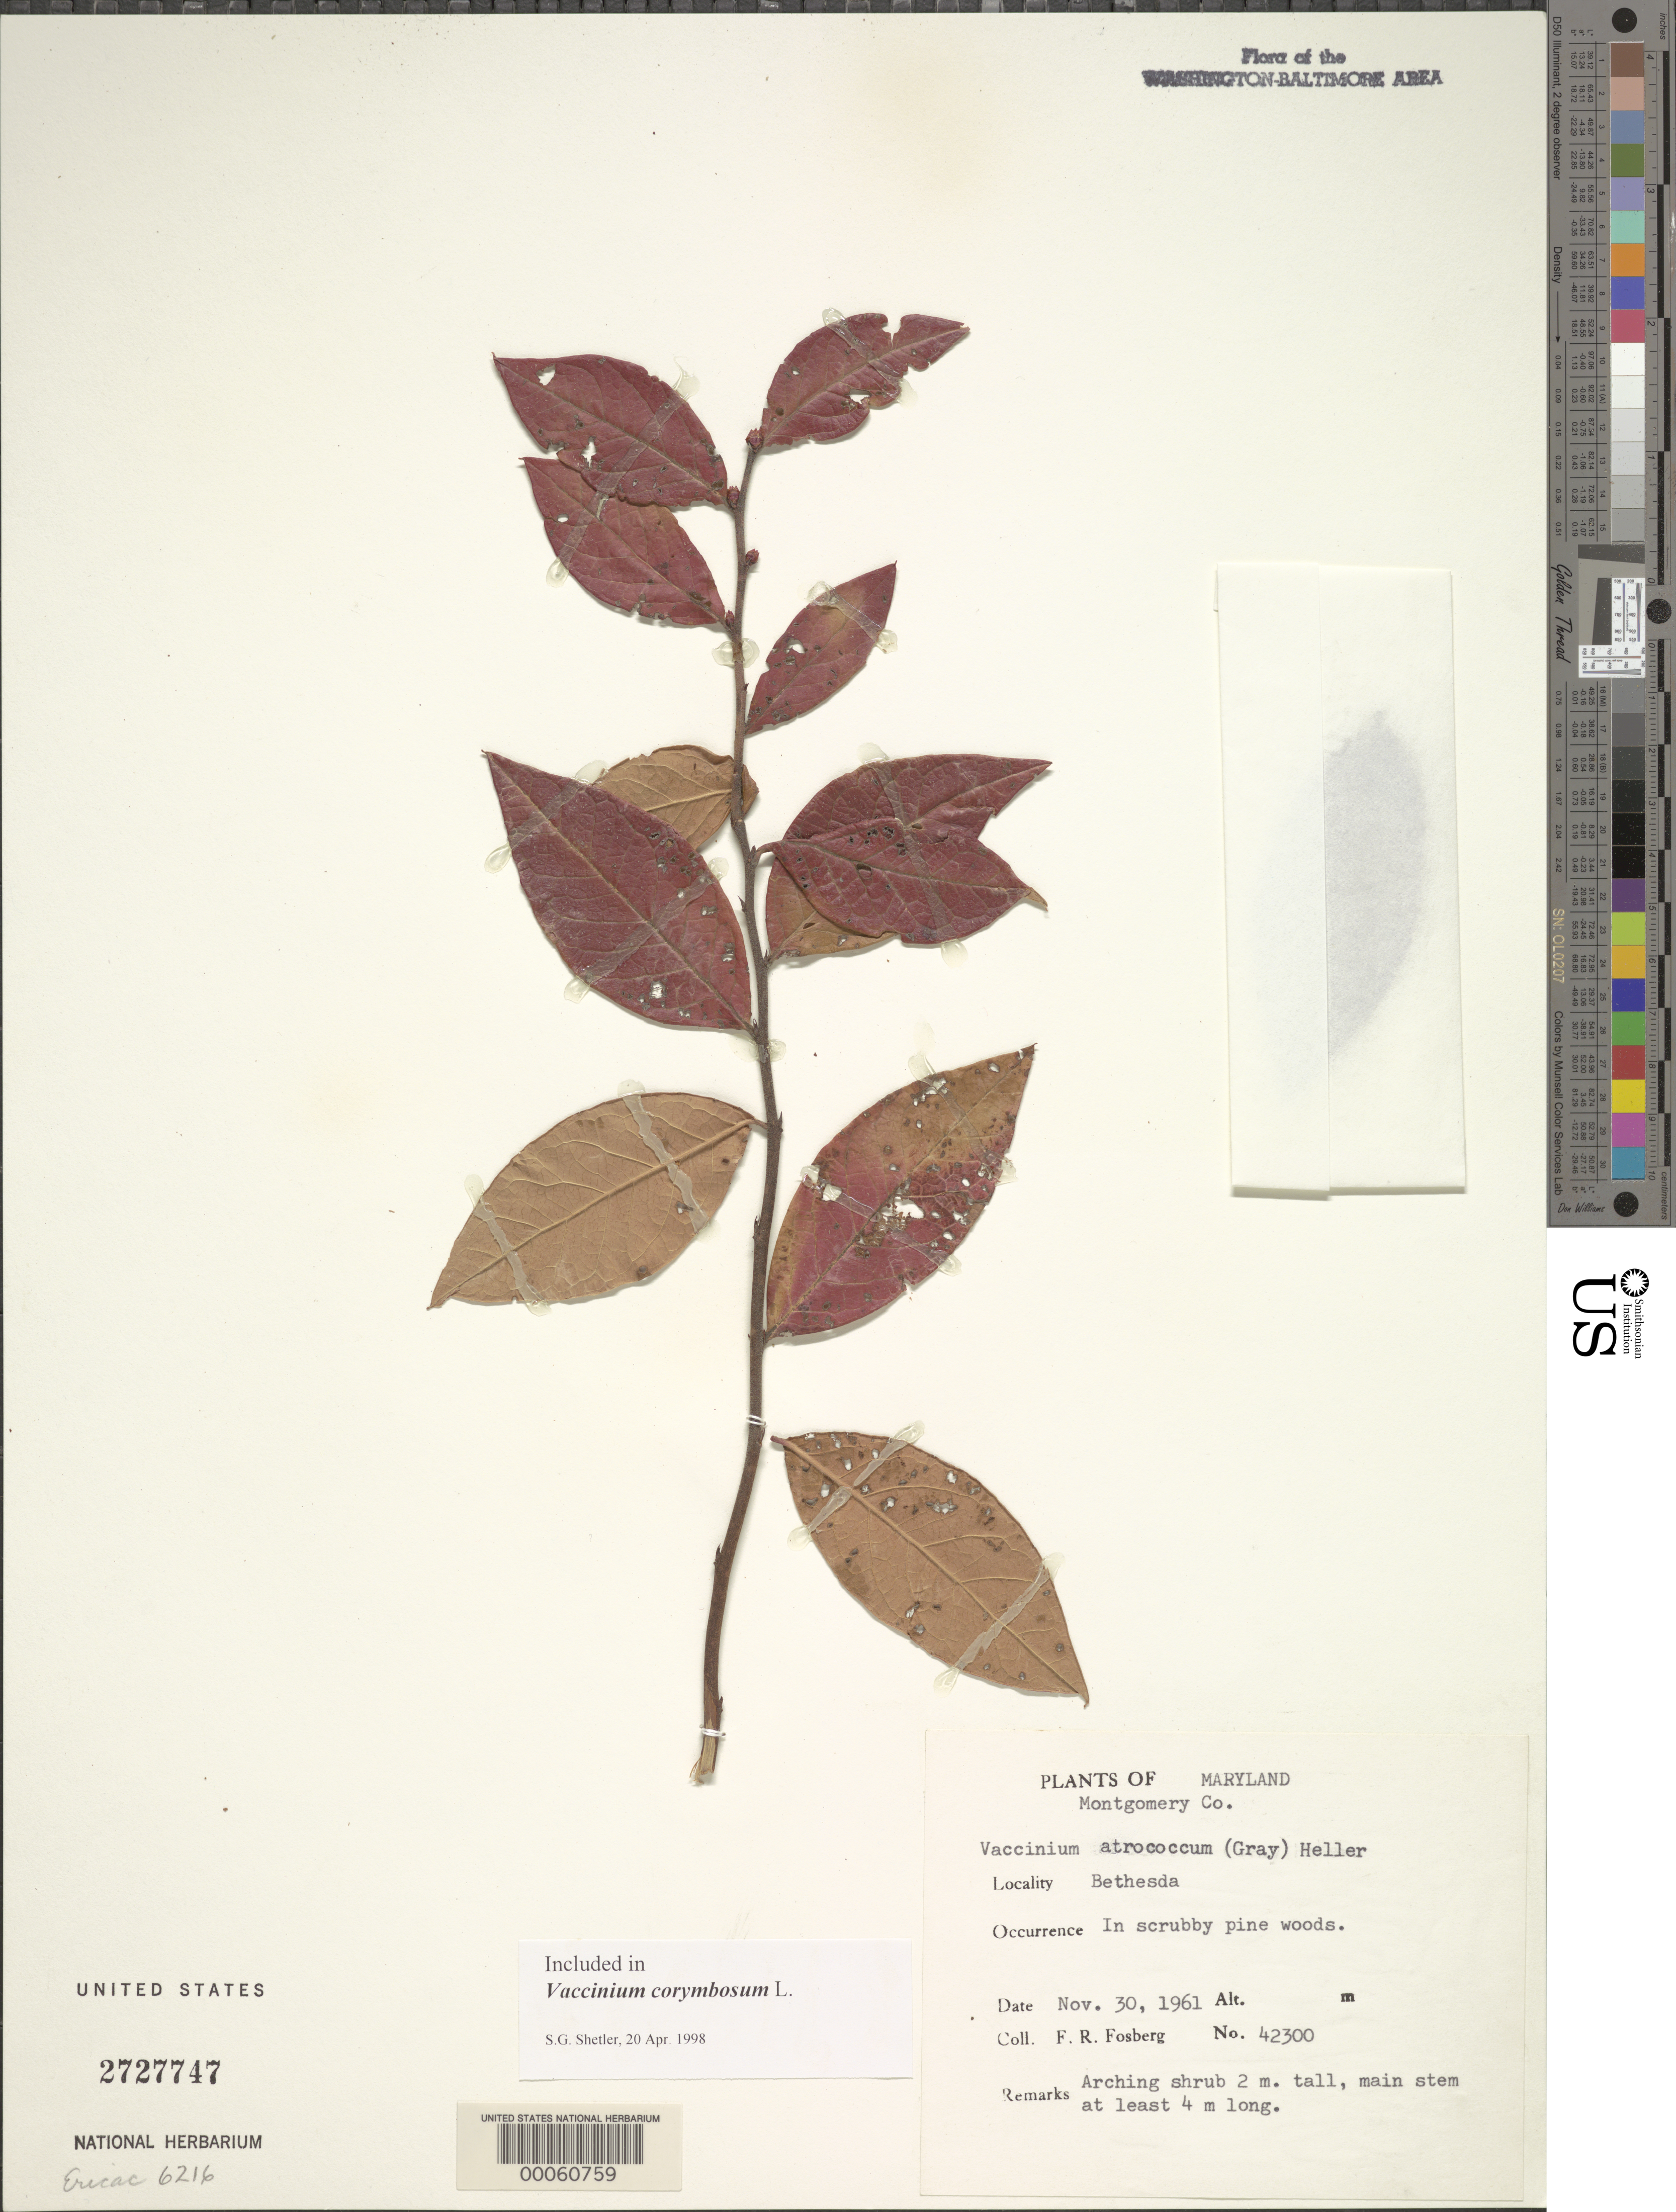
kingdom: Plantae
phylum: Tracheophyta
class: Magnoliopsida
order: Ericales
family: Ericaceae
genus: Vaccinium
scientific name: Vaccinium corymbosum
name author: L.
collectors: F. R. Fosberg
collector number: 42300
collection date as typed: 30 Nov 1961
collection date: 1961-11-30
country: United States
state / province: Maryland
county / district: Montgomery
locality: Bethesda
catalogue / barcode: US 2727747